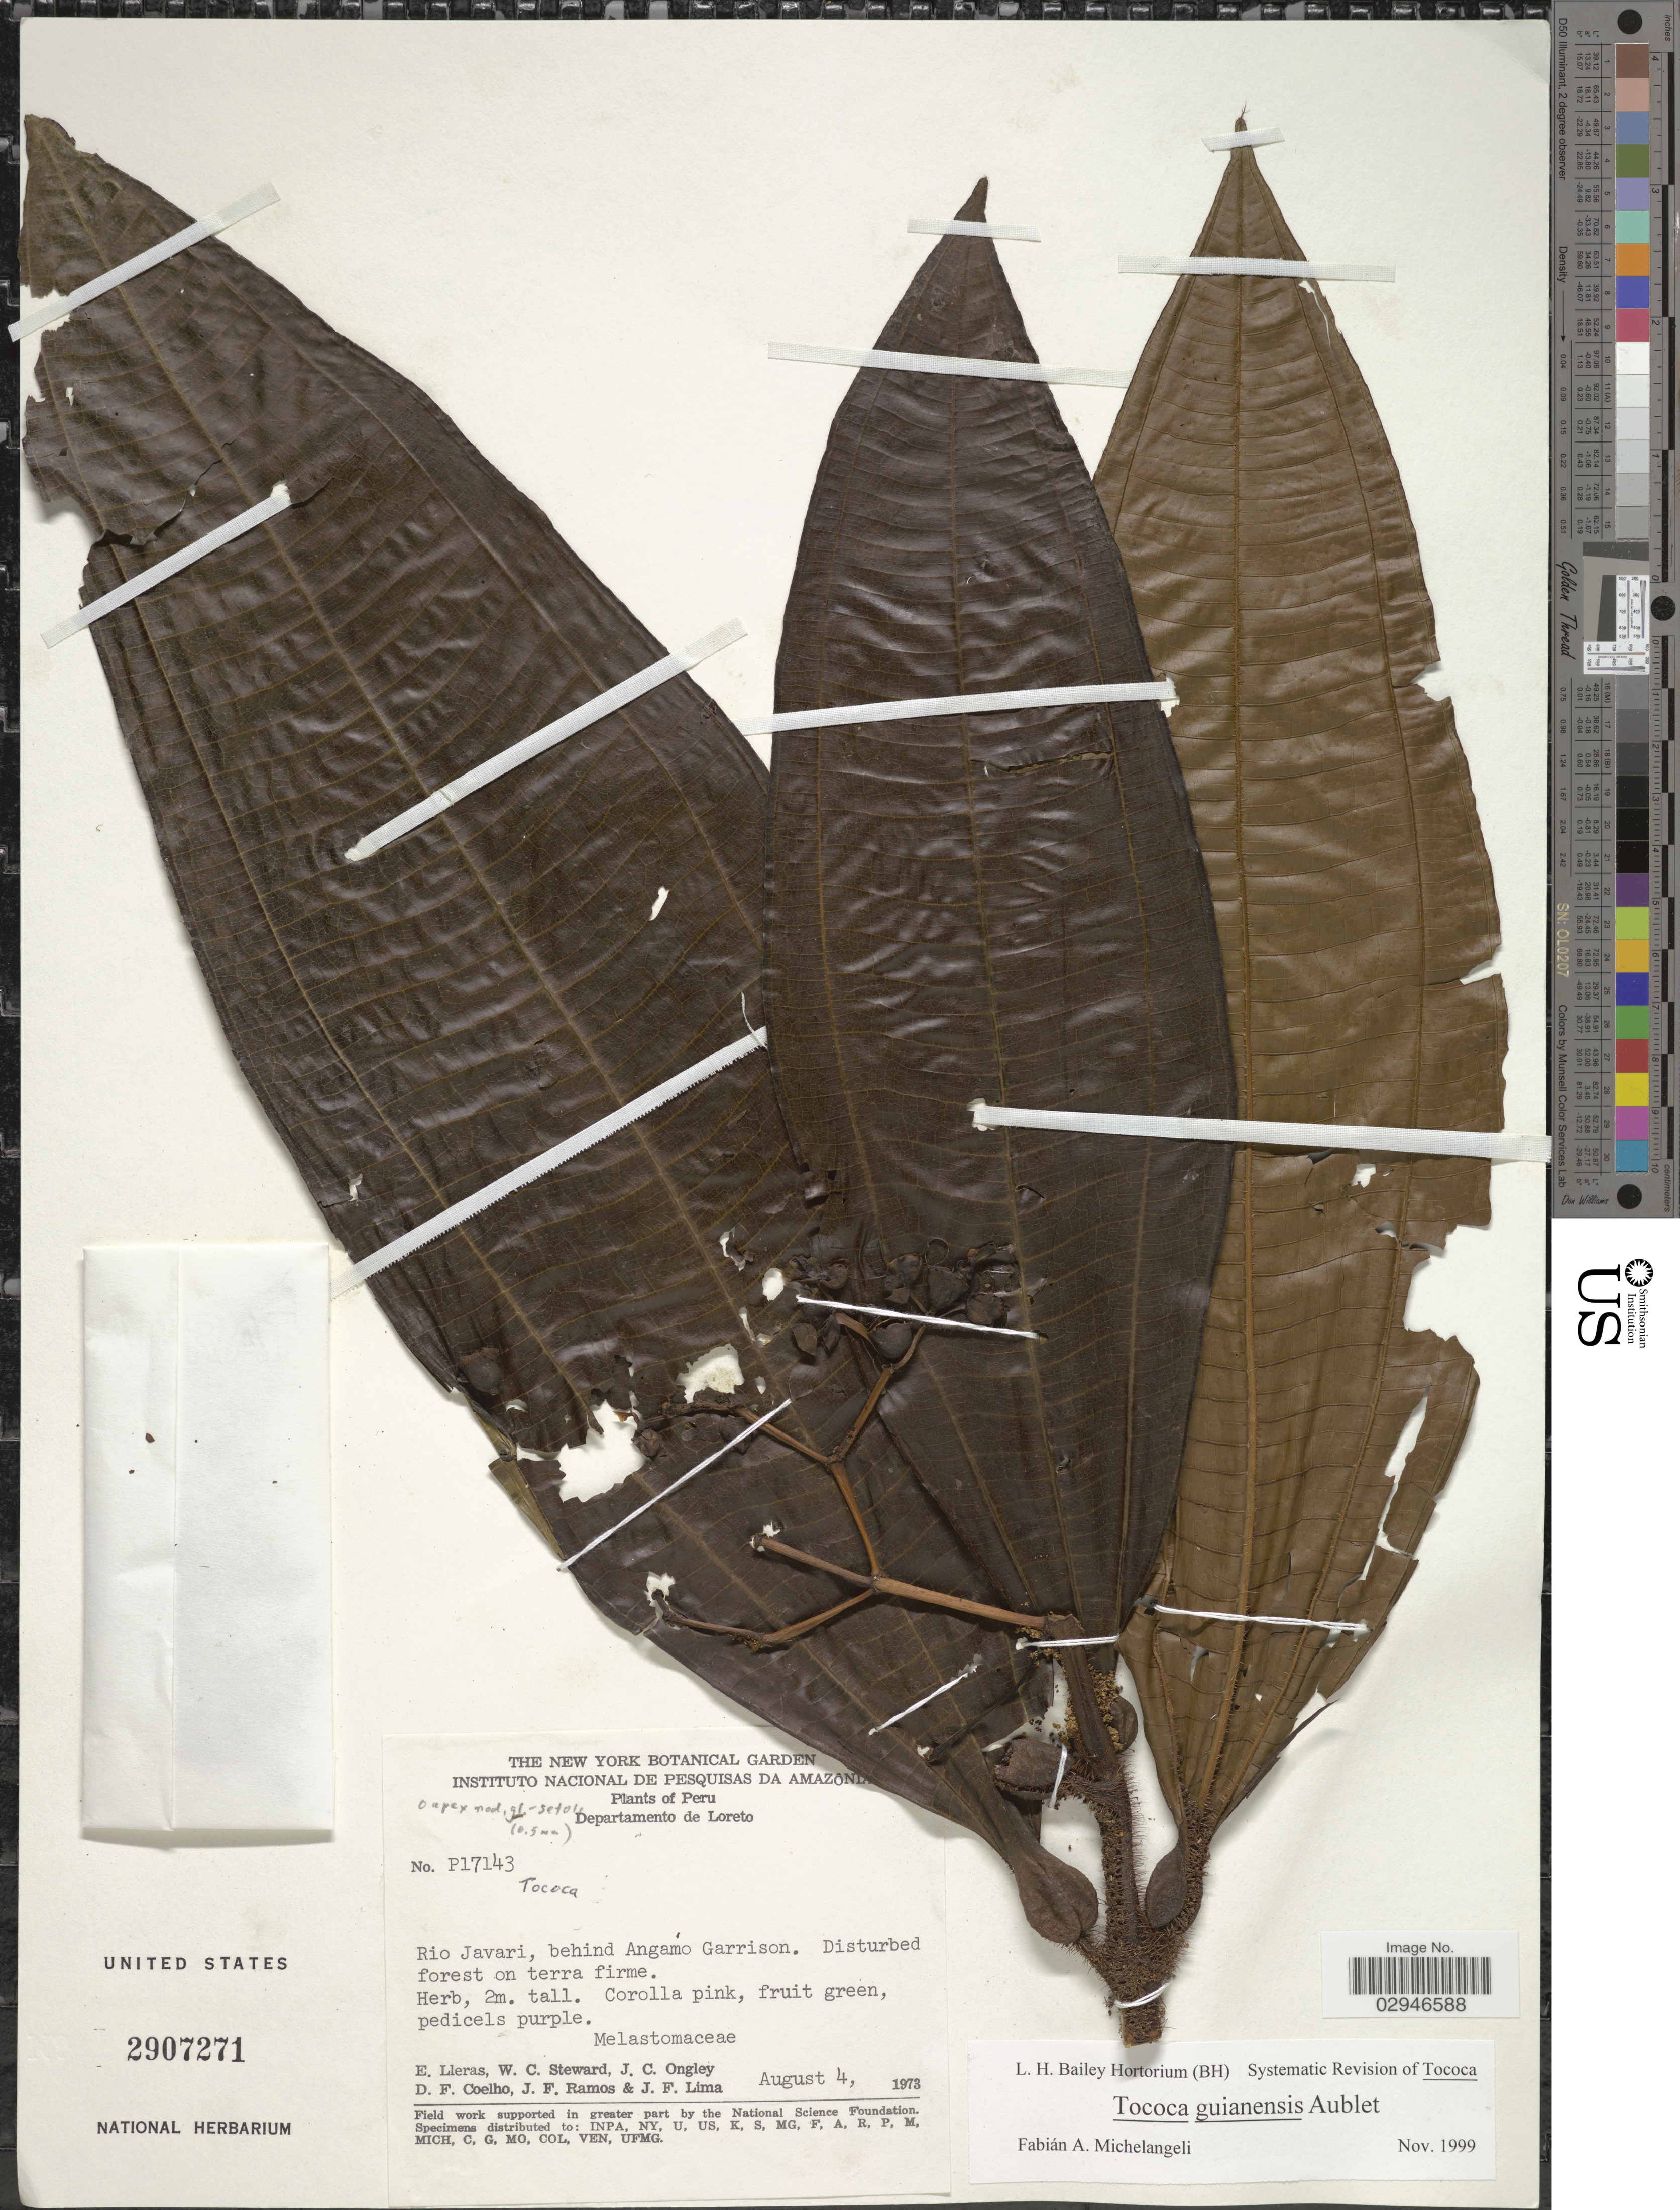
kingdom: Plantae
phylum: Tracheophyta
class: Magnoliopsida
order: Myrtales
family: Melastomataceae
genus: Tococa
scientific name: Tococa guianensis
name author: Aubl.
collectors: E. Lleras, W. C. Steward, J. C. Ongley, J. C. Coelho & et al.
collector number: P17143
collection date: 1973-08-04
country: Peru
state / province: Loreto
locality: Departamento de Loreto, Rio Javari, behind Angamo Garrison.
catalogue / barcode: US 2907271